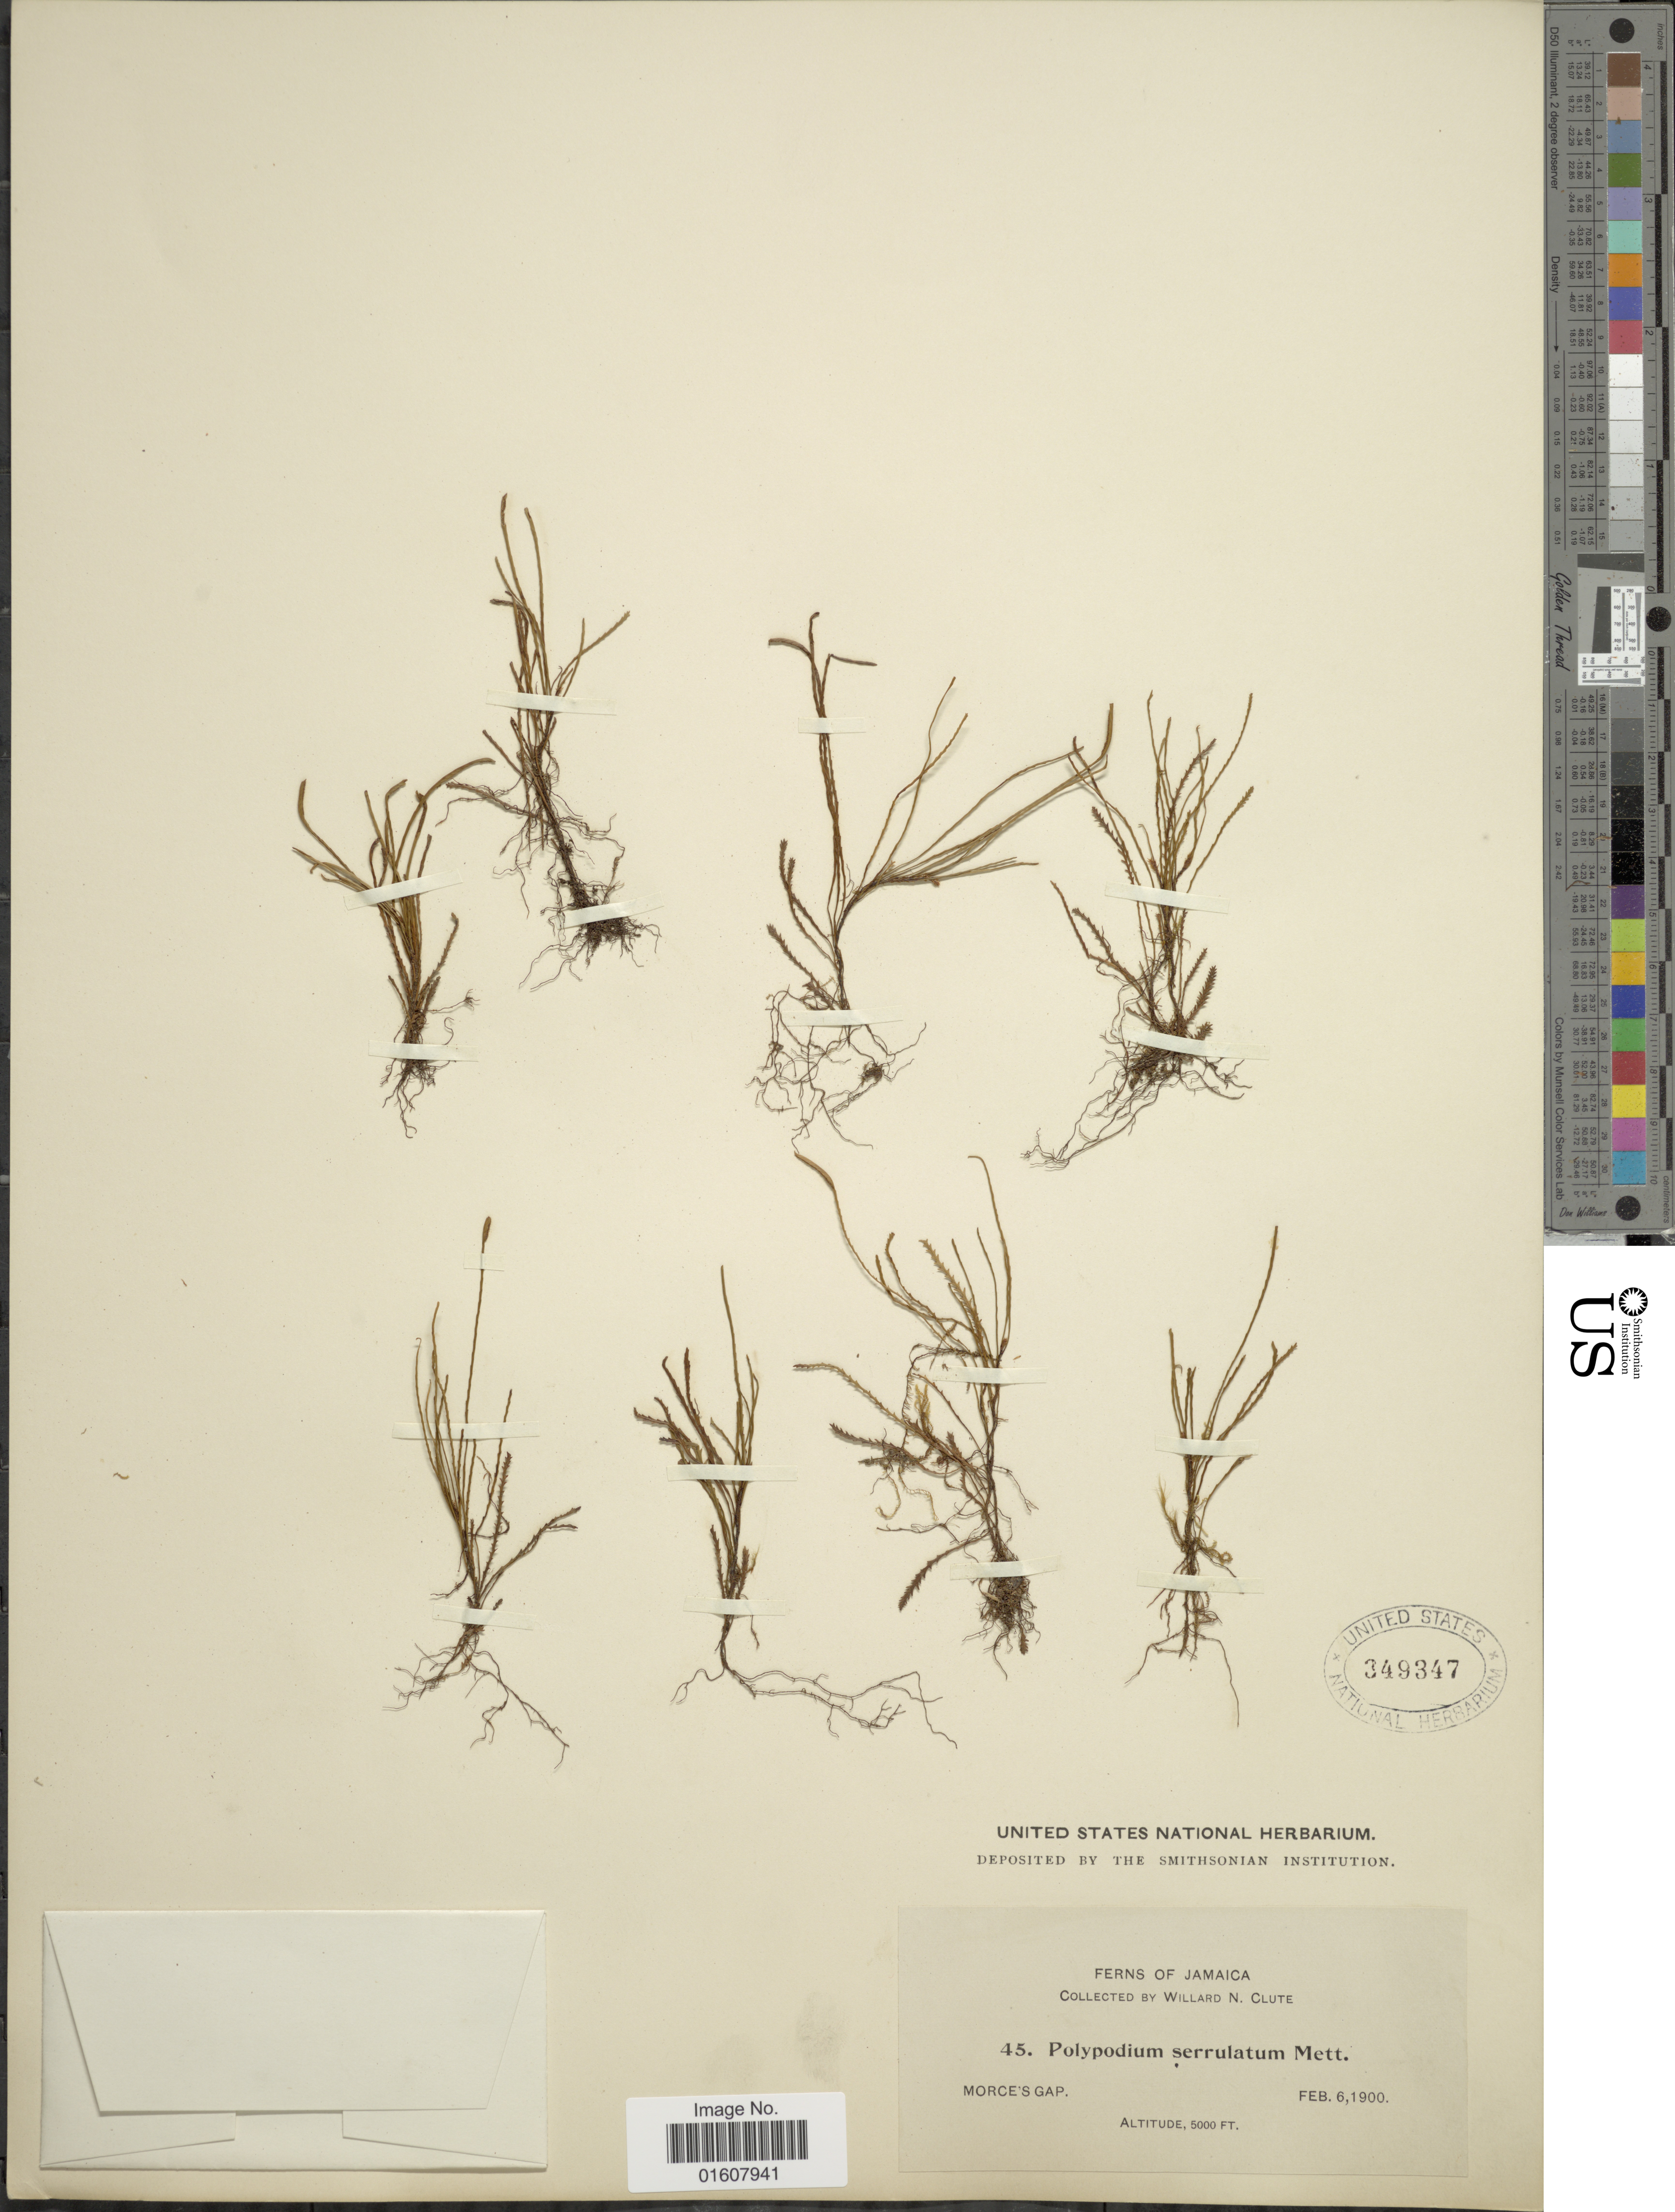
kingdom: Plantae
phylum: Tracheophyta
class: Polypodiopsida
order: Polypodiales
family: Polypodiaceae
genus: Cochlidium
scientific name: Cochlidium serrulatum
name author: (Sw.) L.E. Bishop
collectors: W. N. Clute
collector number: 45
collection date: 1900-02-06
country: Jamaica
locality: Morce's Gap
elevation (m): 1524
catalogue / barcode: US 349347